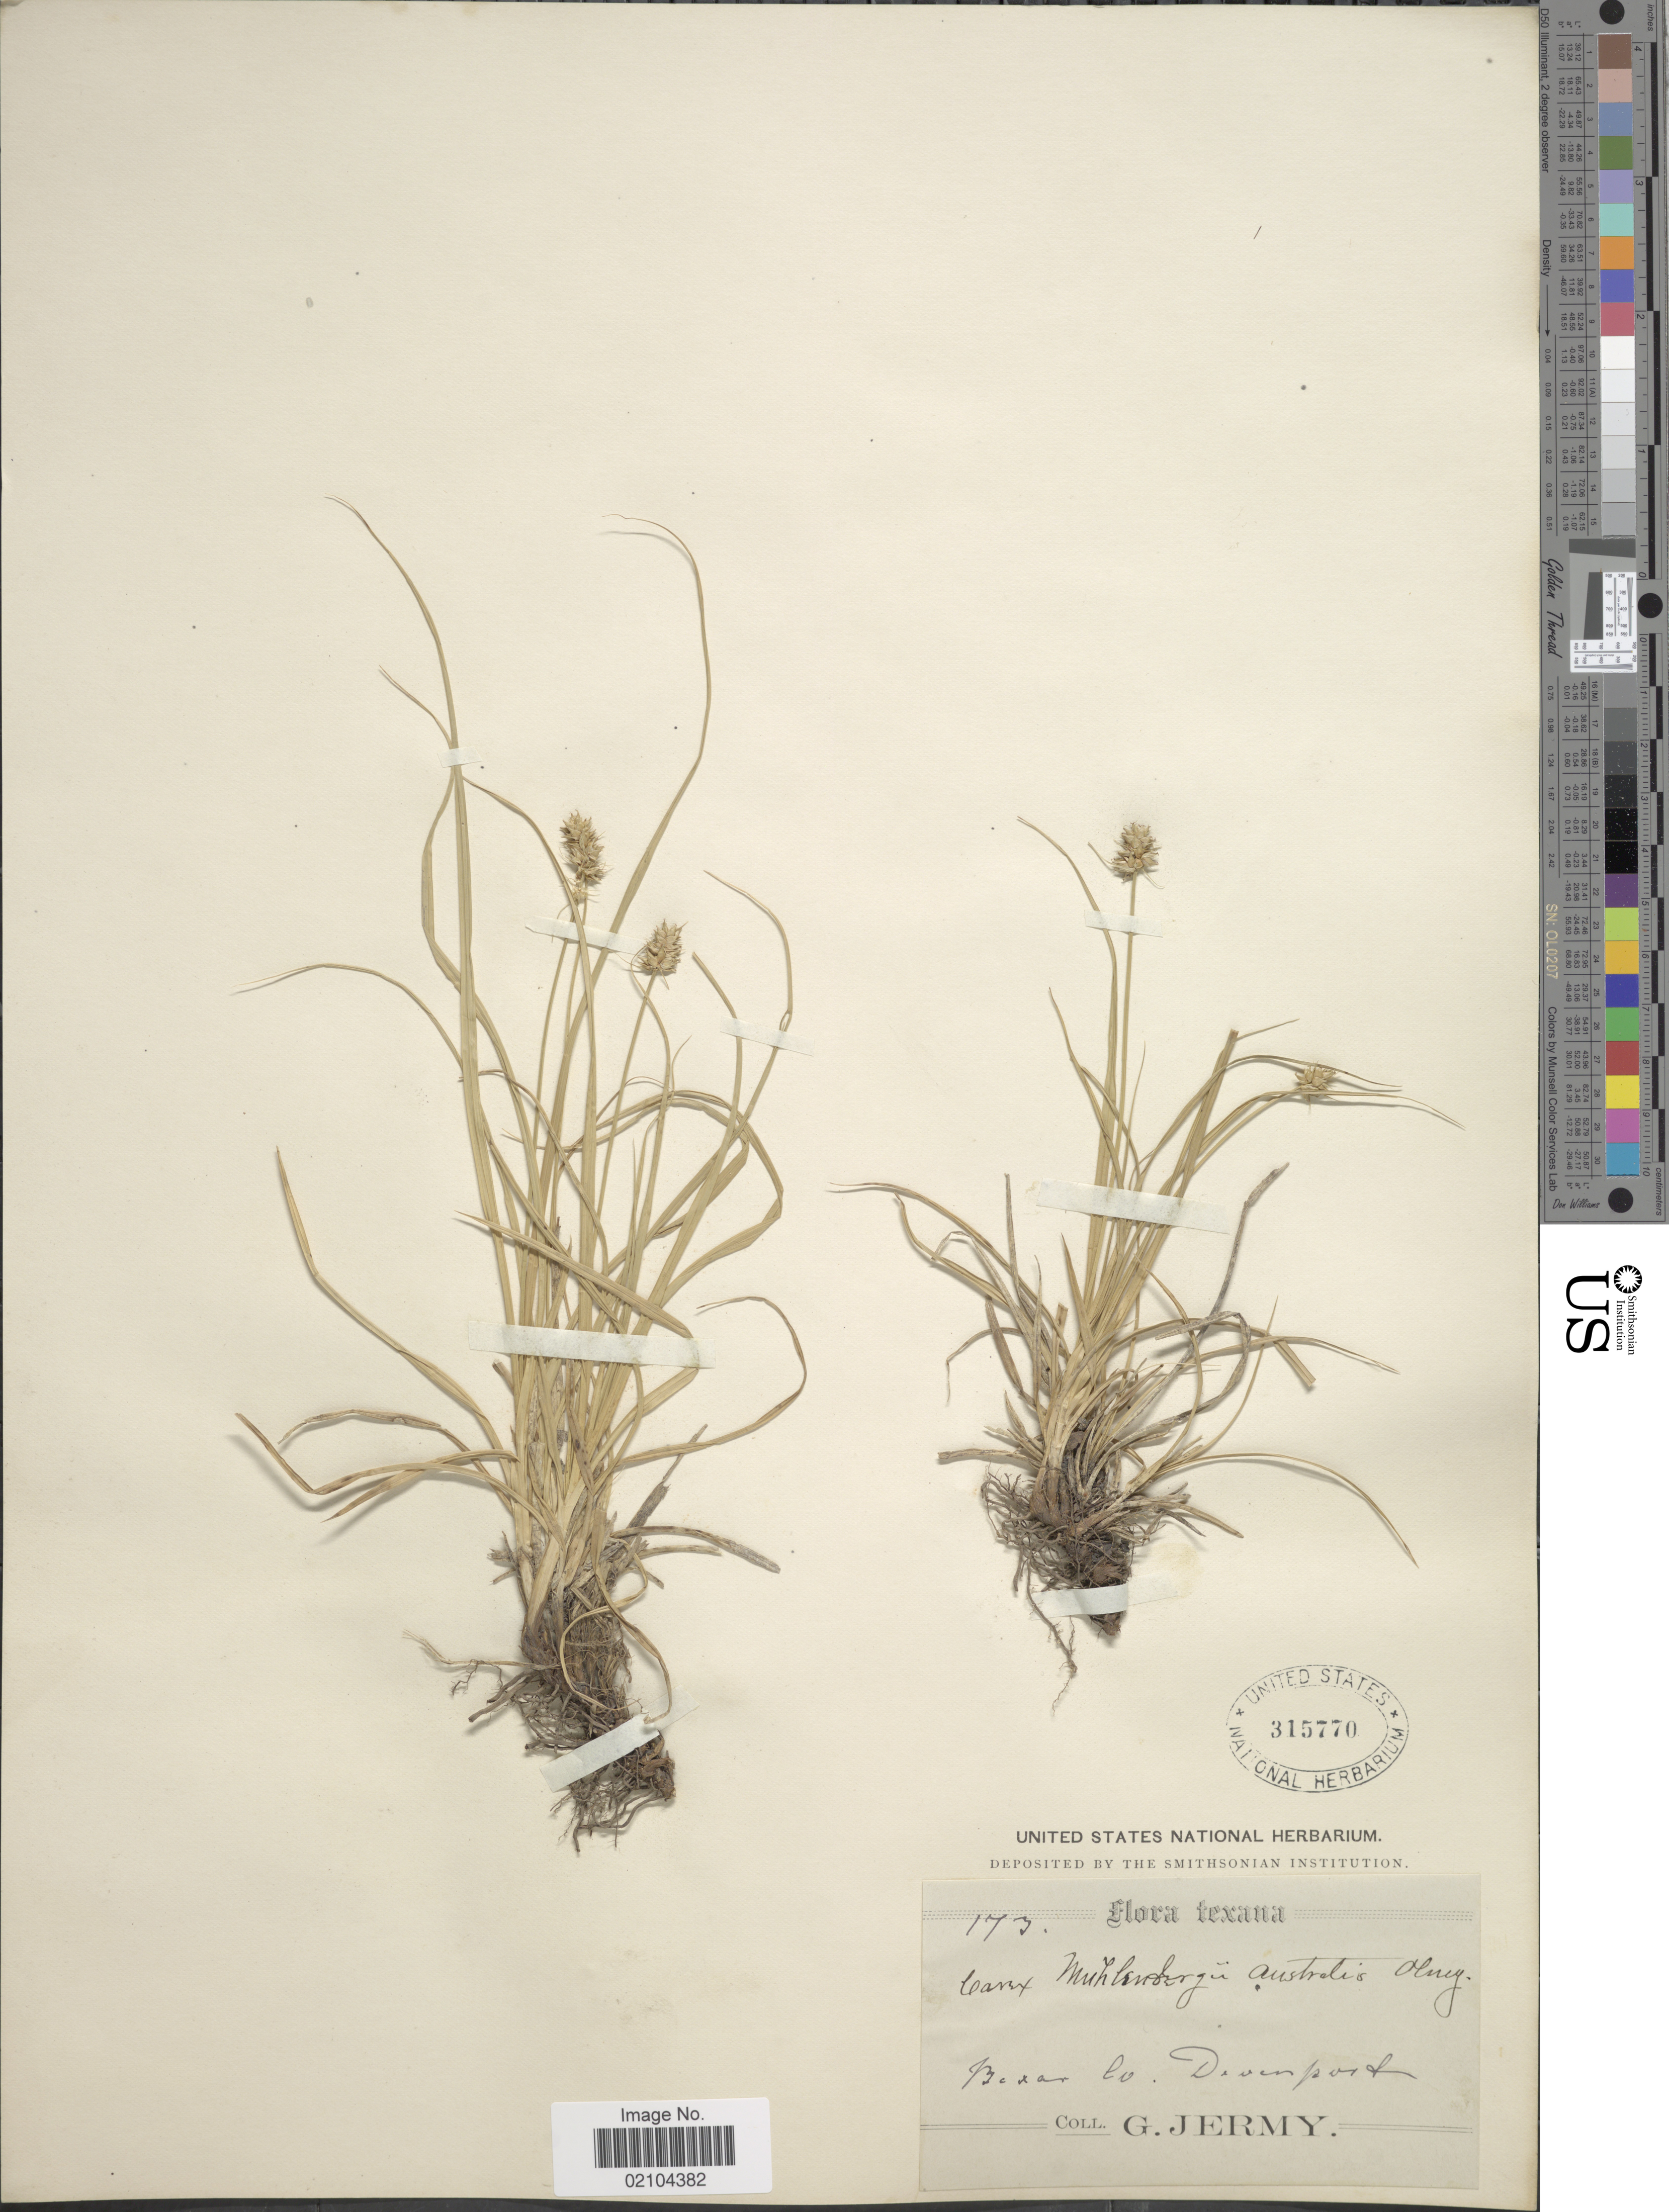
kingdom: Plantae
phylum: Tracheophyta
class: Liliopsida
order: Poales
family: Cyperaceae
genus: Carex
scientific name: Carex austrina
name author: Mack.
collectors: G. Jermy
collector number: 173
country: United States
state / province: Texas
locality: Texana, Bexar Co. Davenport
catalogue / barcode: US 315770